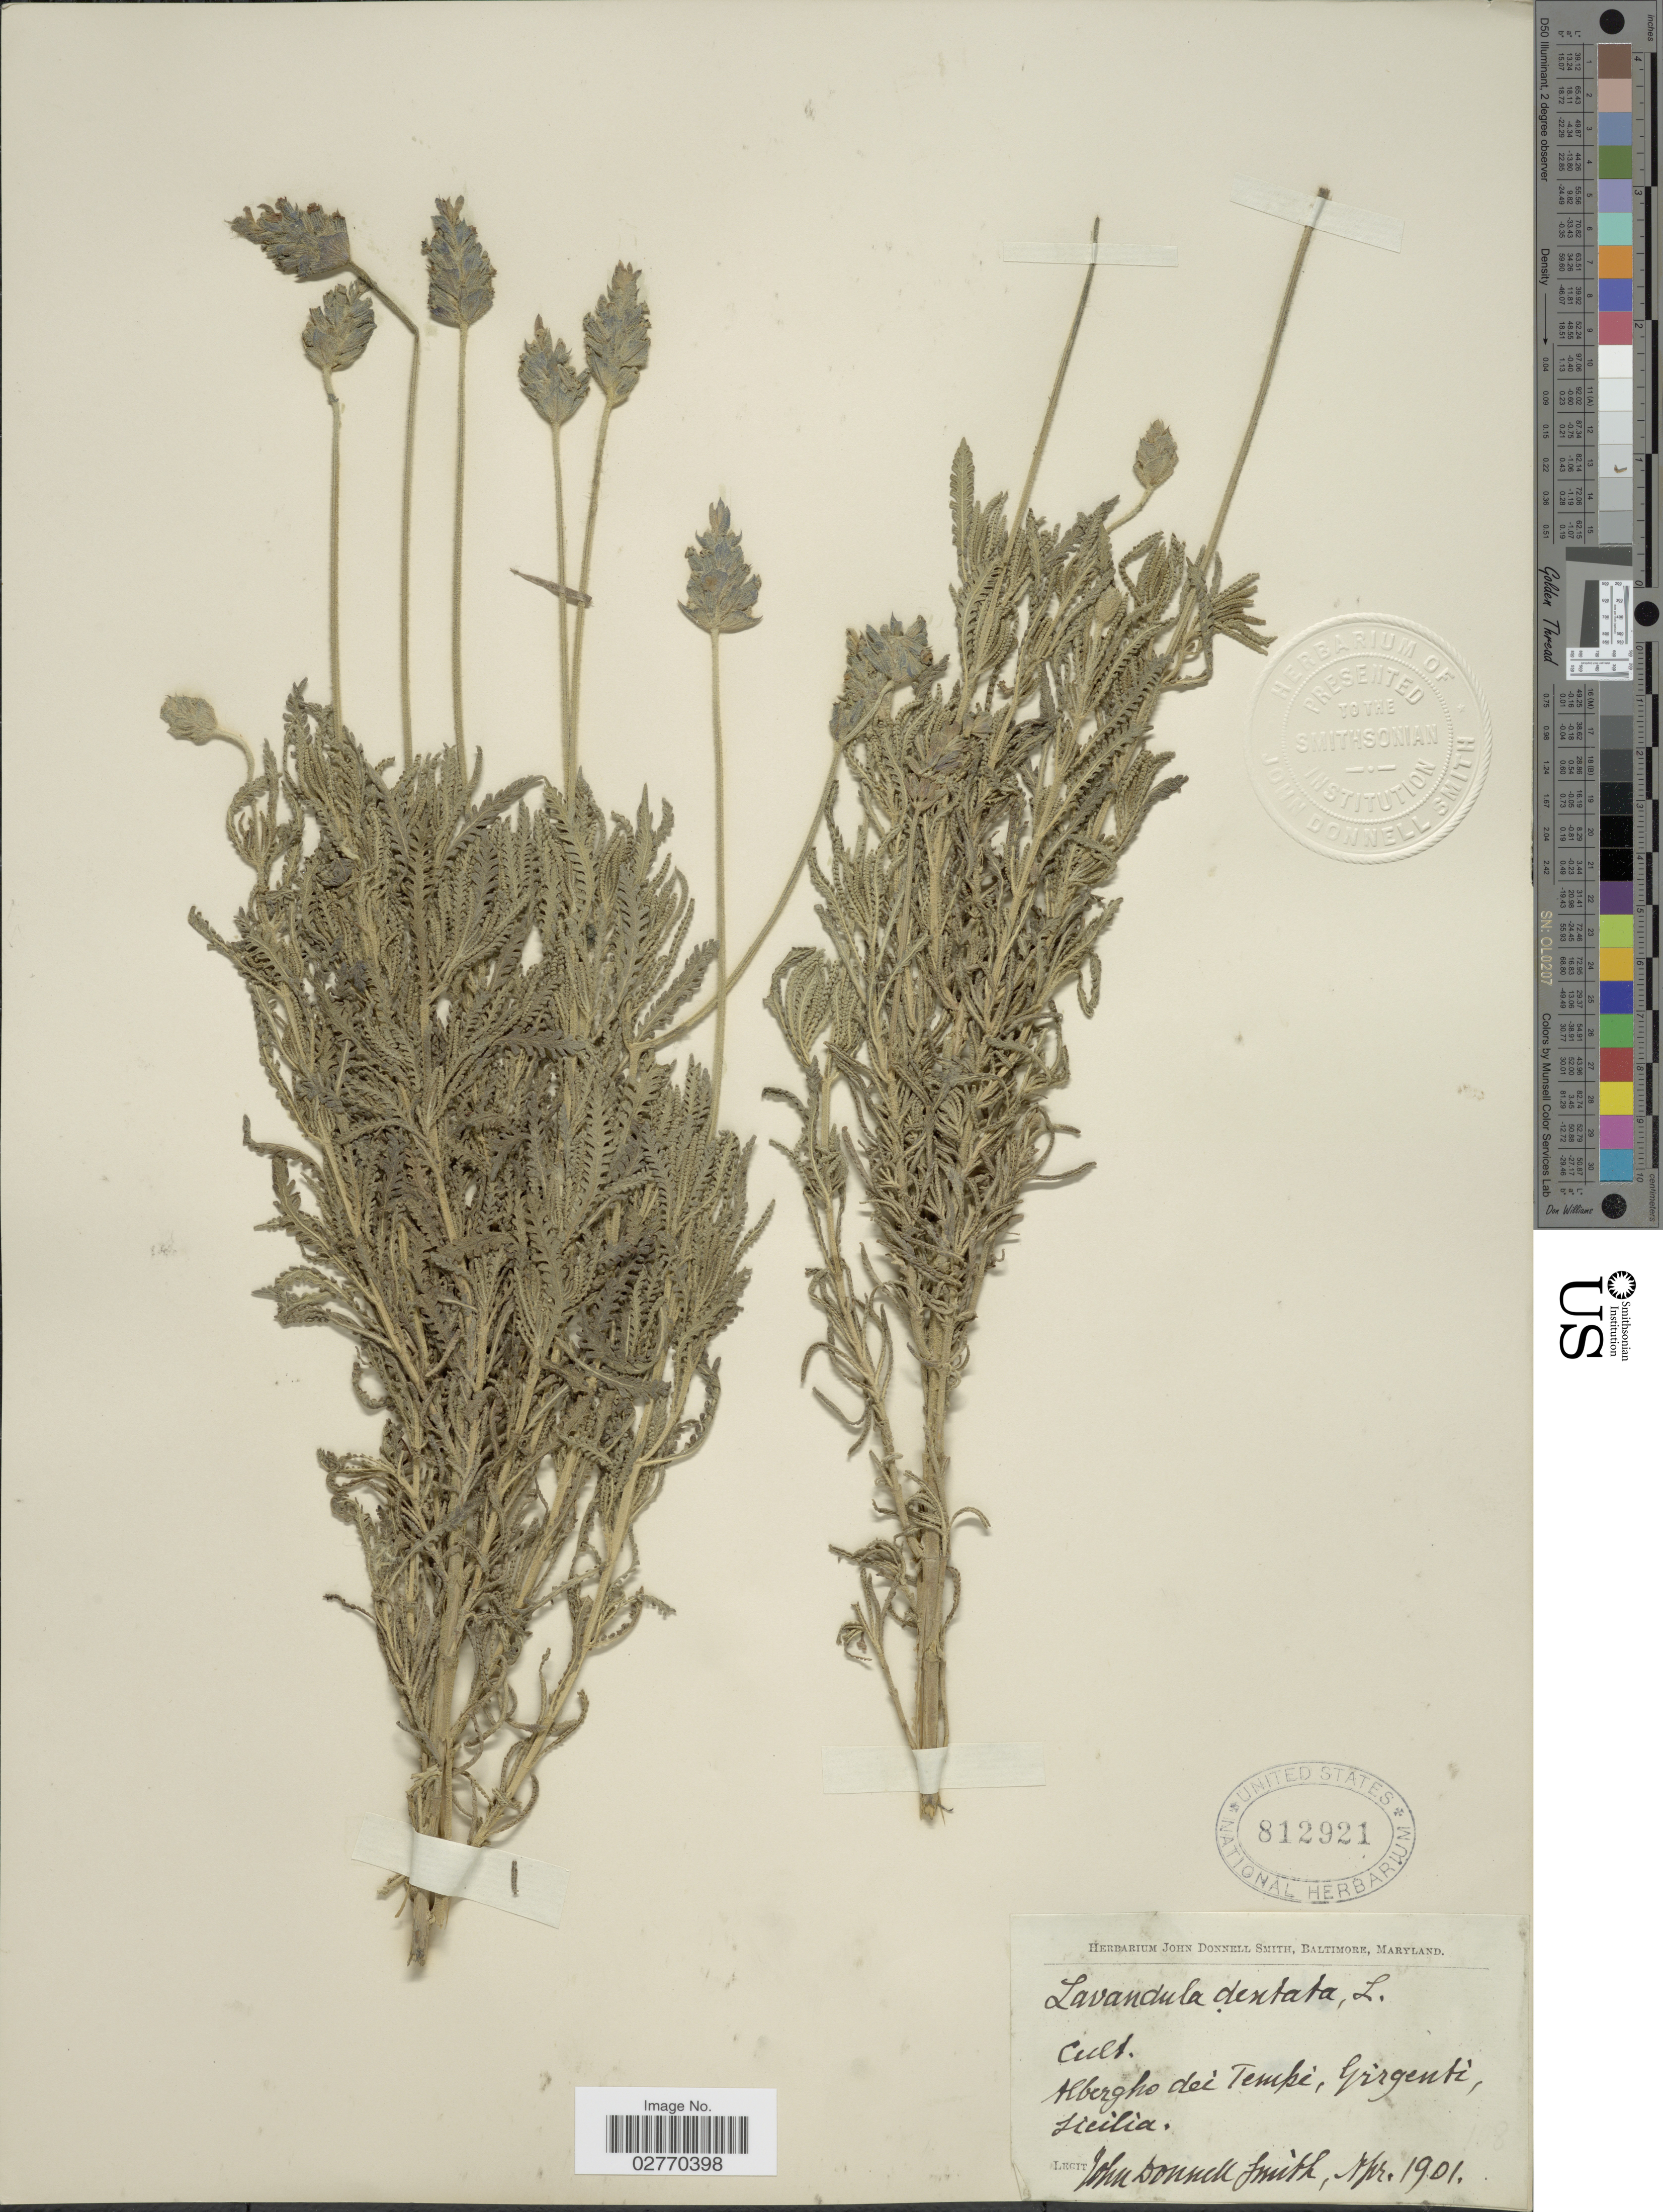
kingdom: Plantae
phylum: Tracheophyta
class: Magnoliopsida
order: Lamiales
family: Lamiaceae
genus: Lavandula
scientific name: Lavandula dentata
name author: L.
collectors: J. Donnell Smith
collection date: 1901-04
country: Italy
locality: Albergho dei Tempi, Girgenti, Sicilia.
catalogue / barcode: US 812921